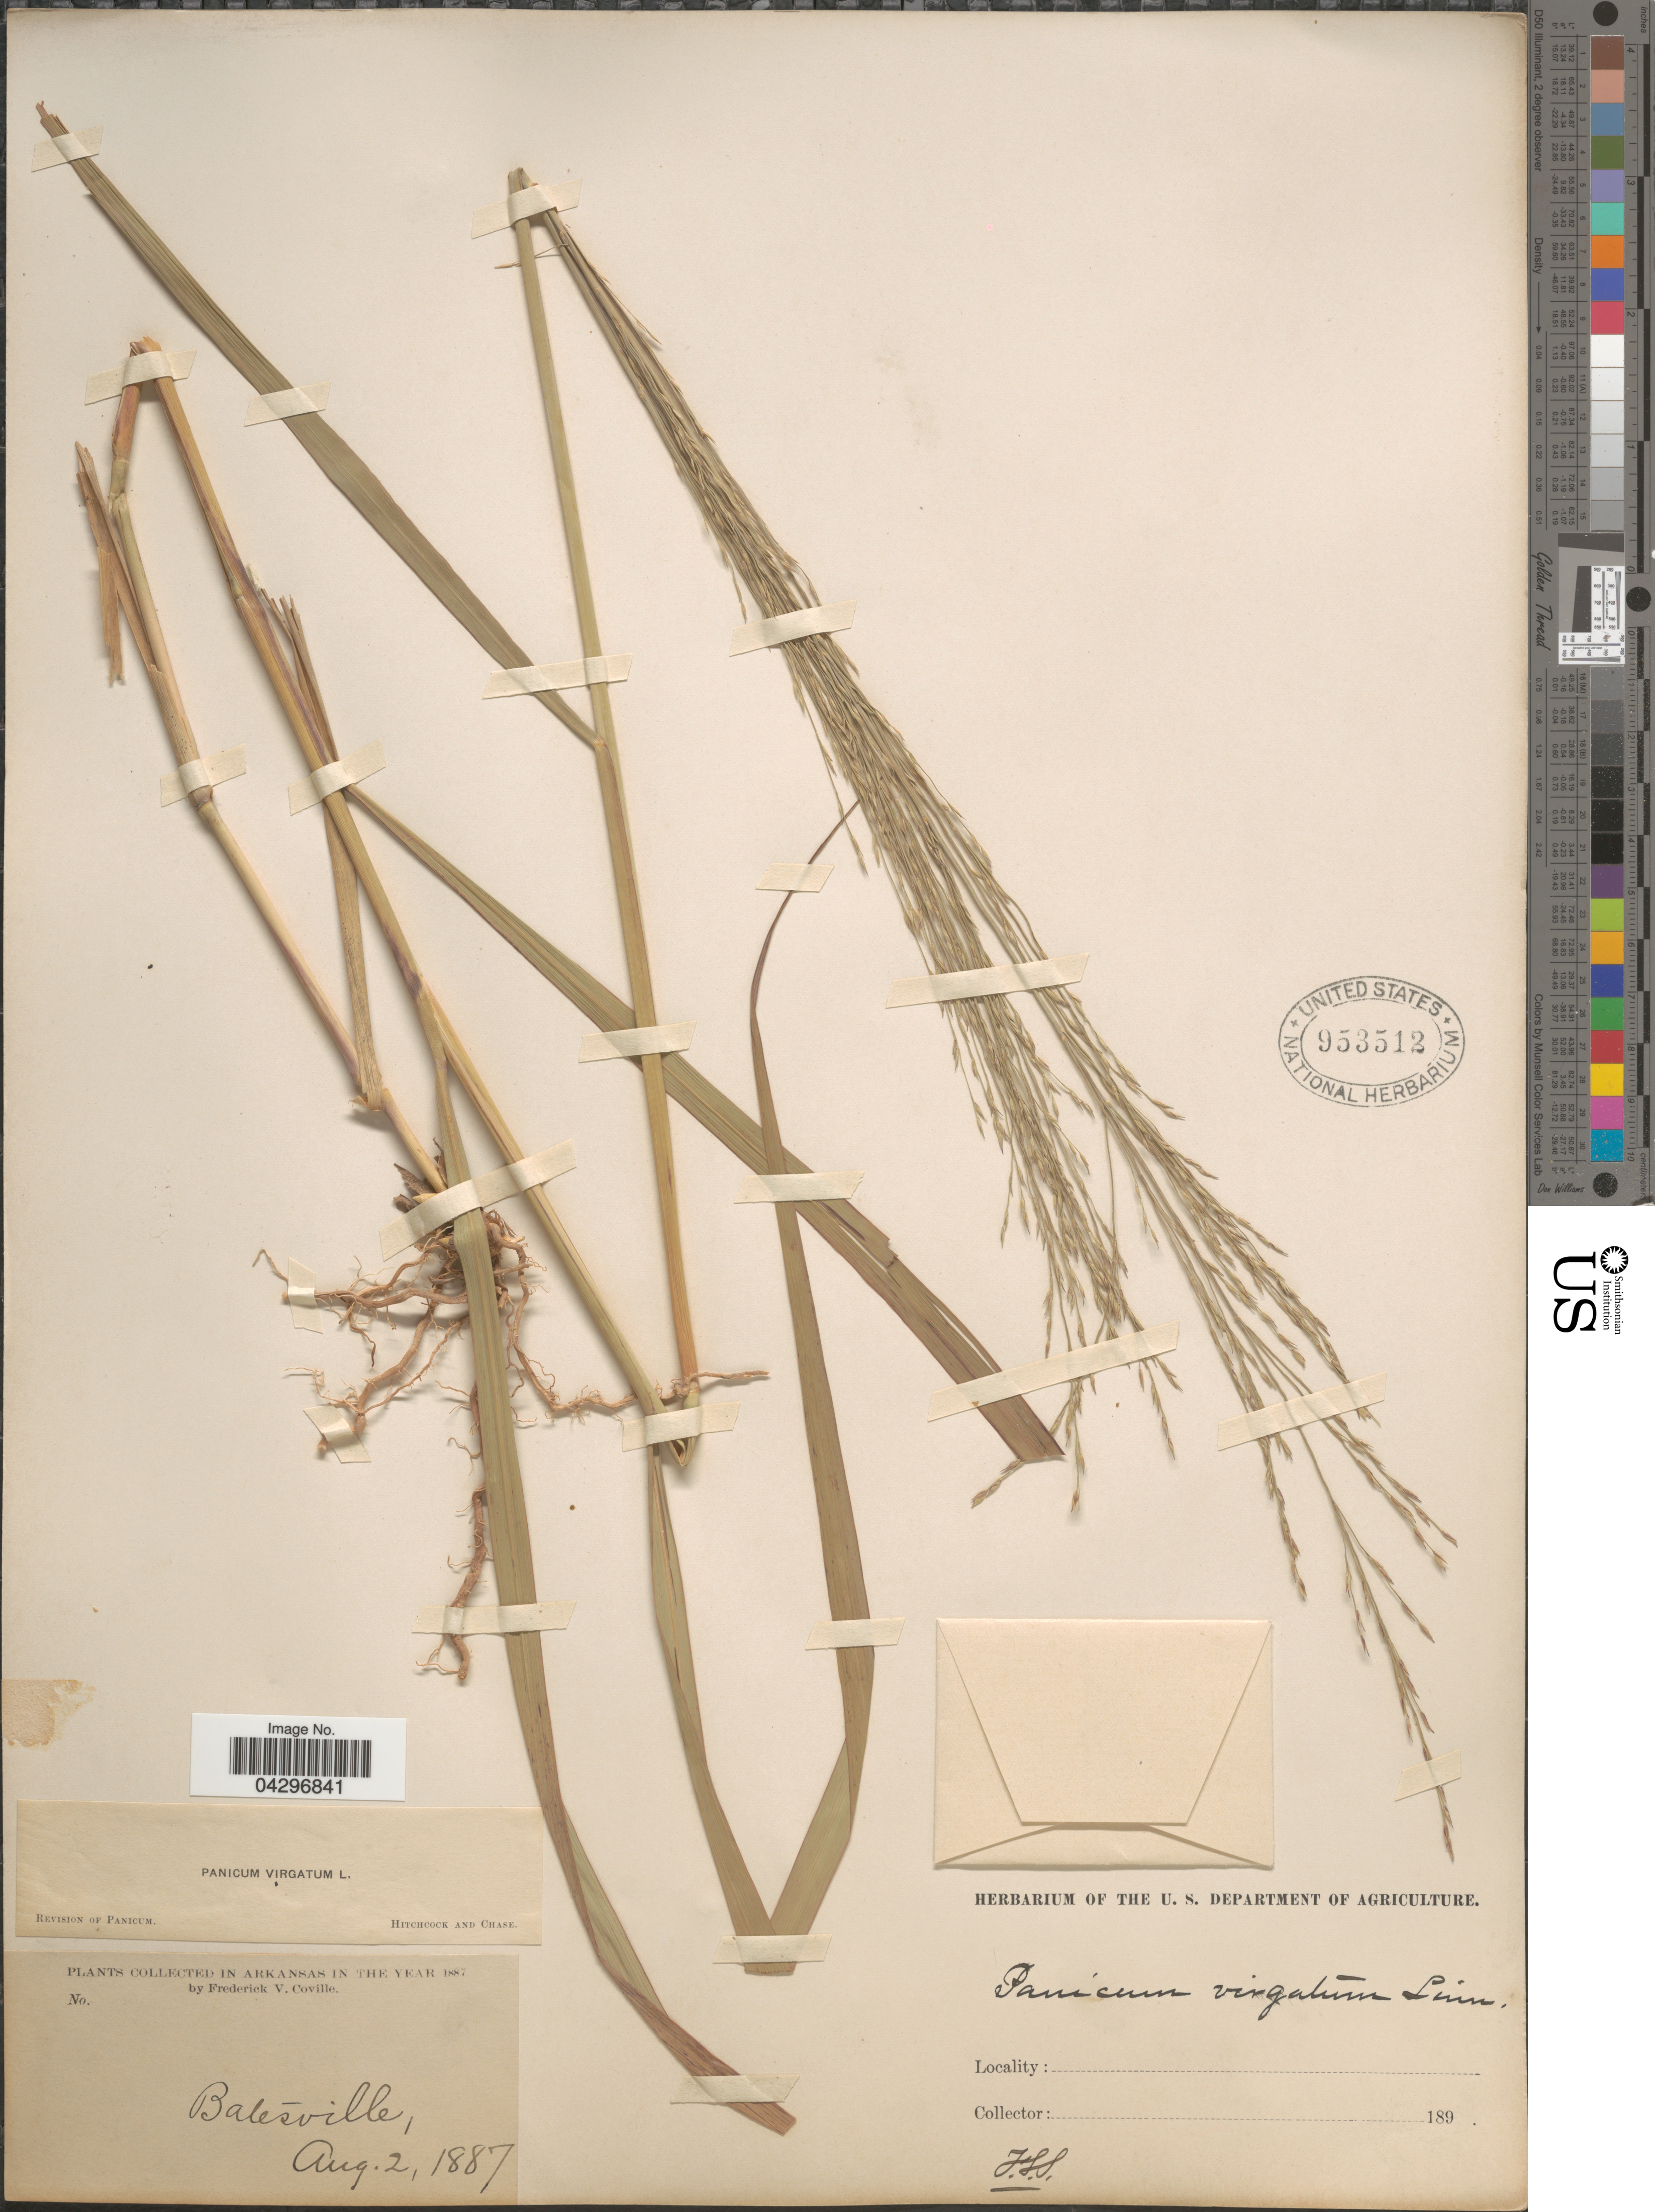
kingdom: Plantae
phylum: Tracheophyta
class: Liliopsida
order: Poales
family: Poaceae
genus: Panicum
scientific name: Panicum virgatum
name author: L.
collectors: F. V. Coville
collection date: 1887-08-02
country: United States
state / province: Arkansas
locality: Batesville.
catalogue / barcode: US 953512